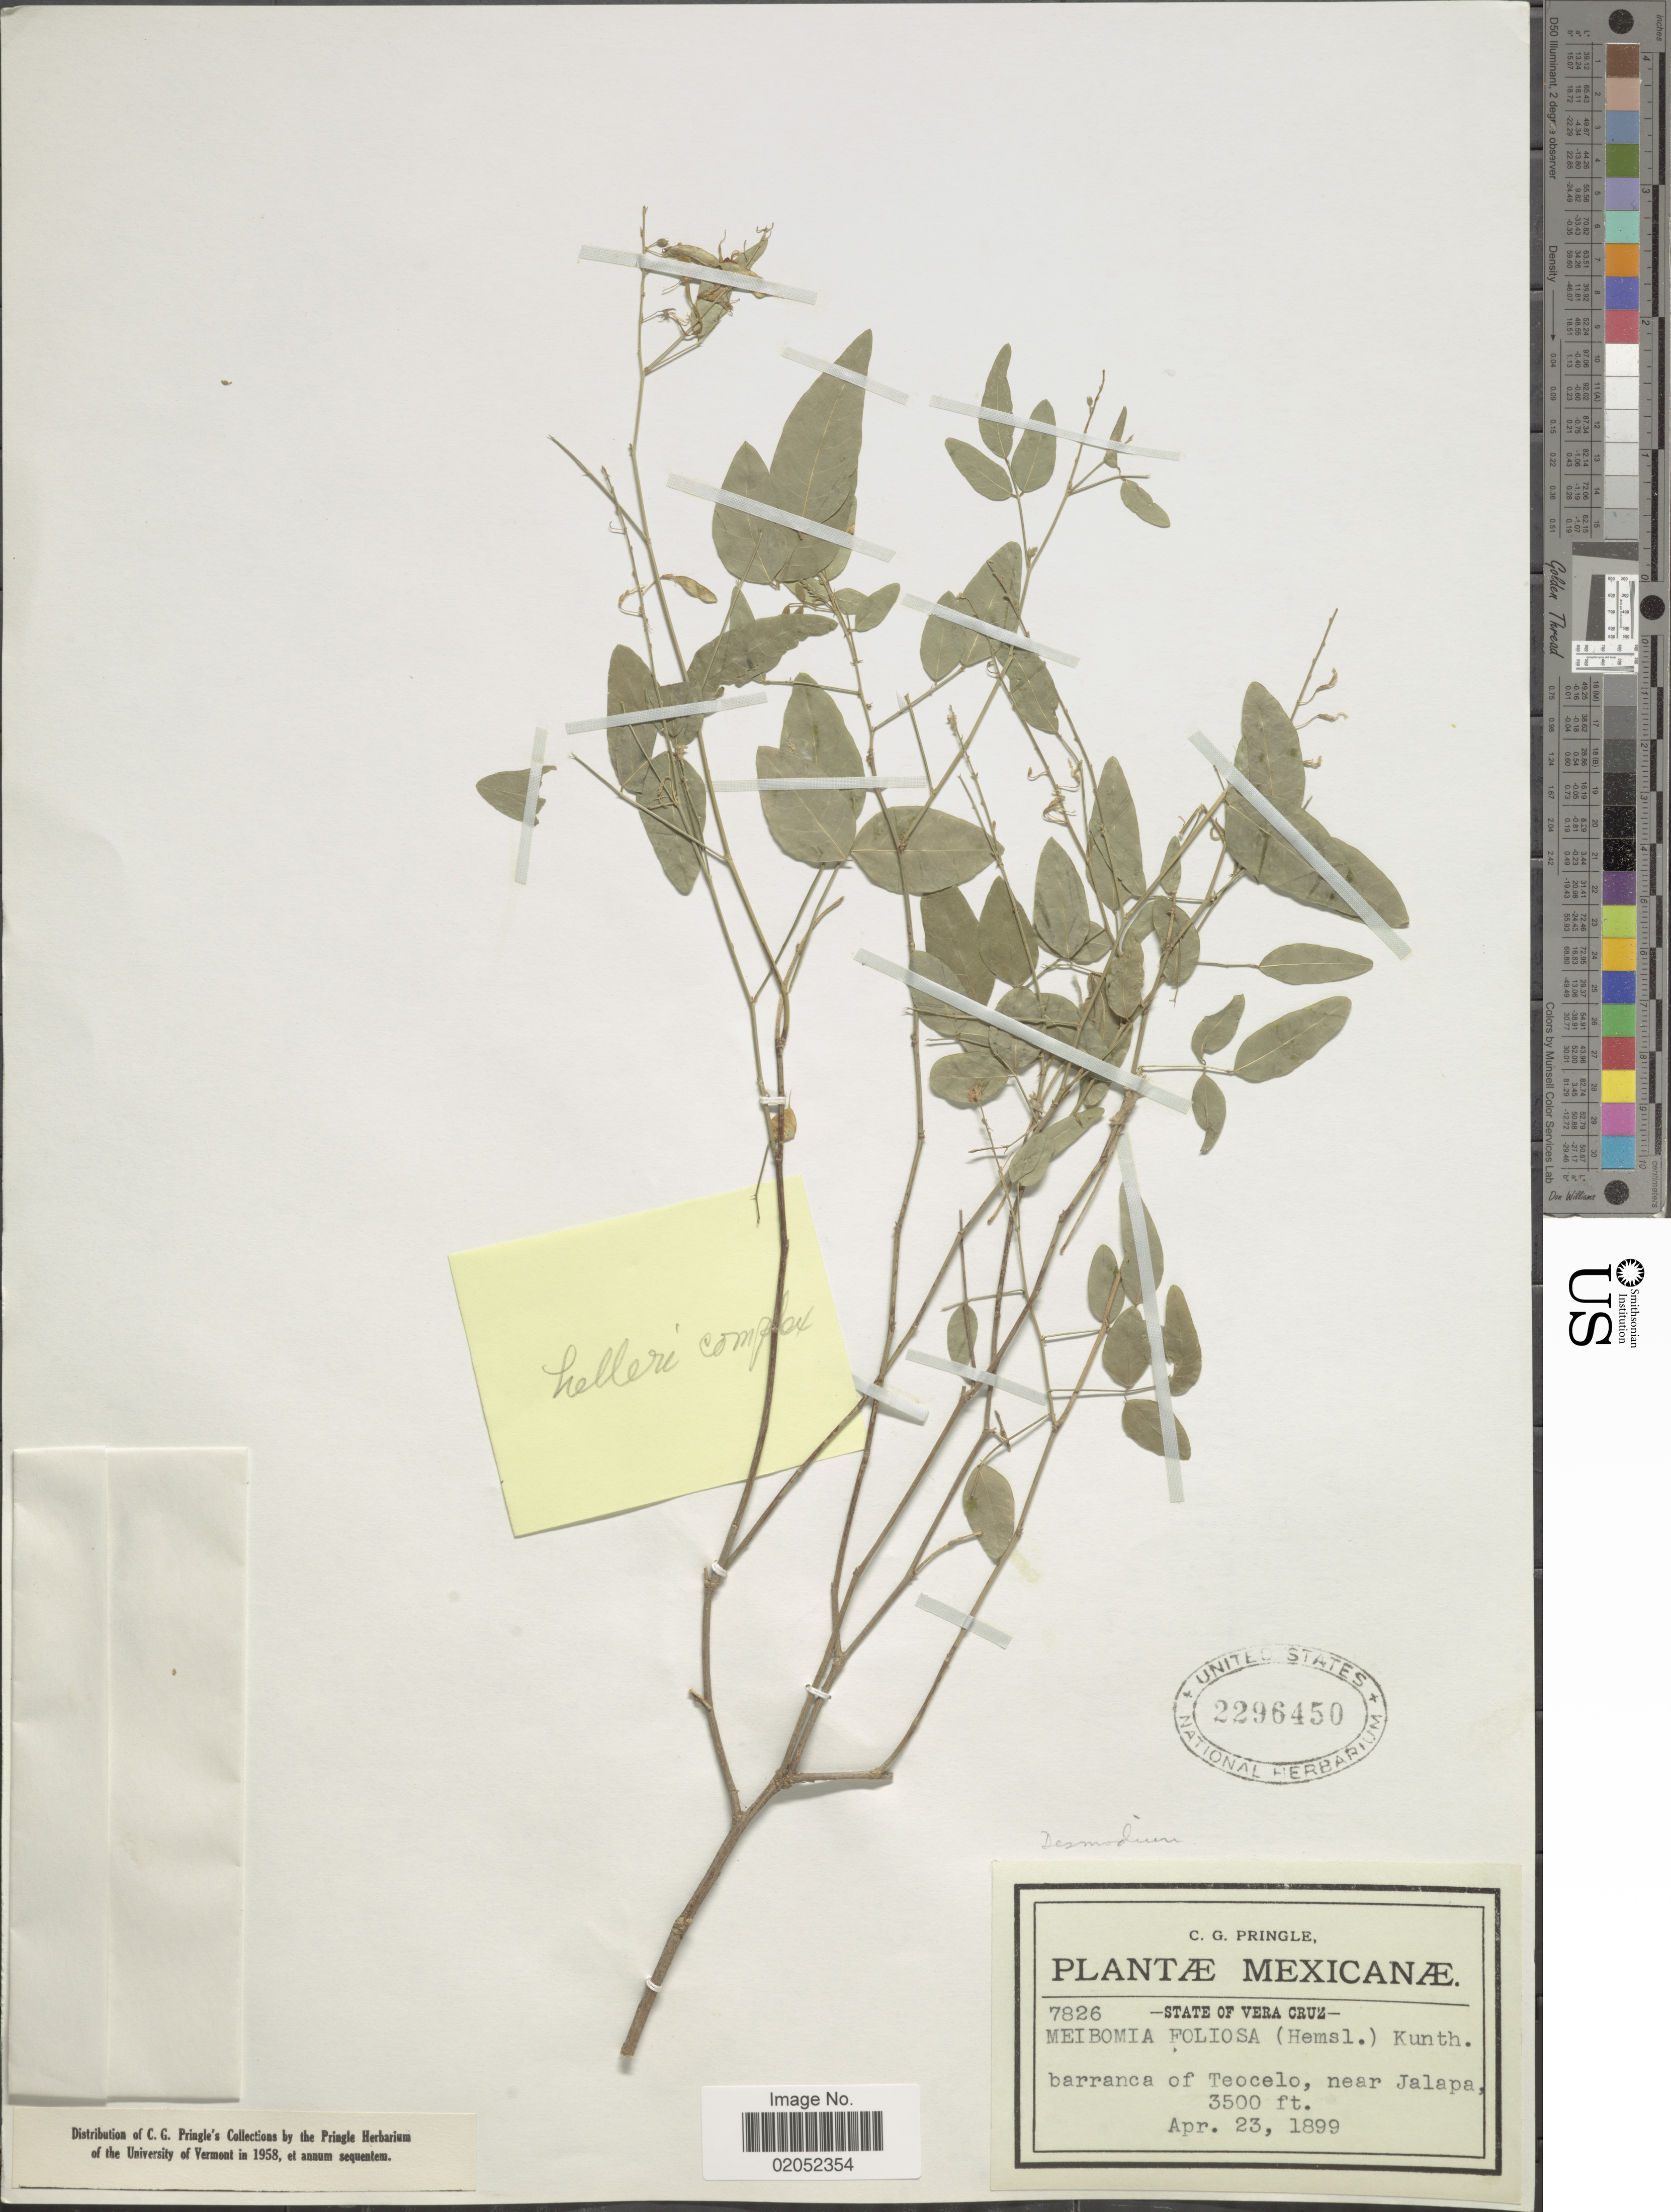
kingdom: Plantae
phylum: Tracheophyta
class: Magnoliopsida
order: Fabales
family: Fabaceae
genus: Desmodium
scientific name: Desmodium helleri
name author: Peyr.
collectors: C. G. Pringle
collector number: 7826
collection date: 1899-04-23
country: Mexico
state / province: Veracruz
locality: State of Vera Cruz, Barranca of Teocelo, near Jalapa.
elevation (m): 1067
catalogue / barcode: US 2296450